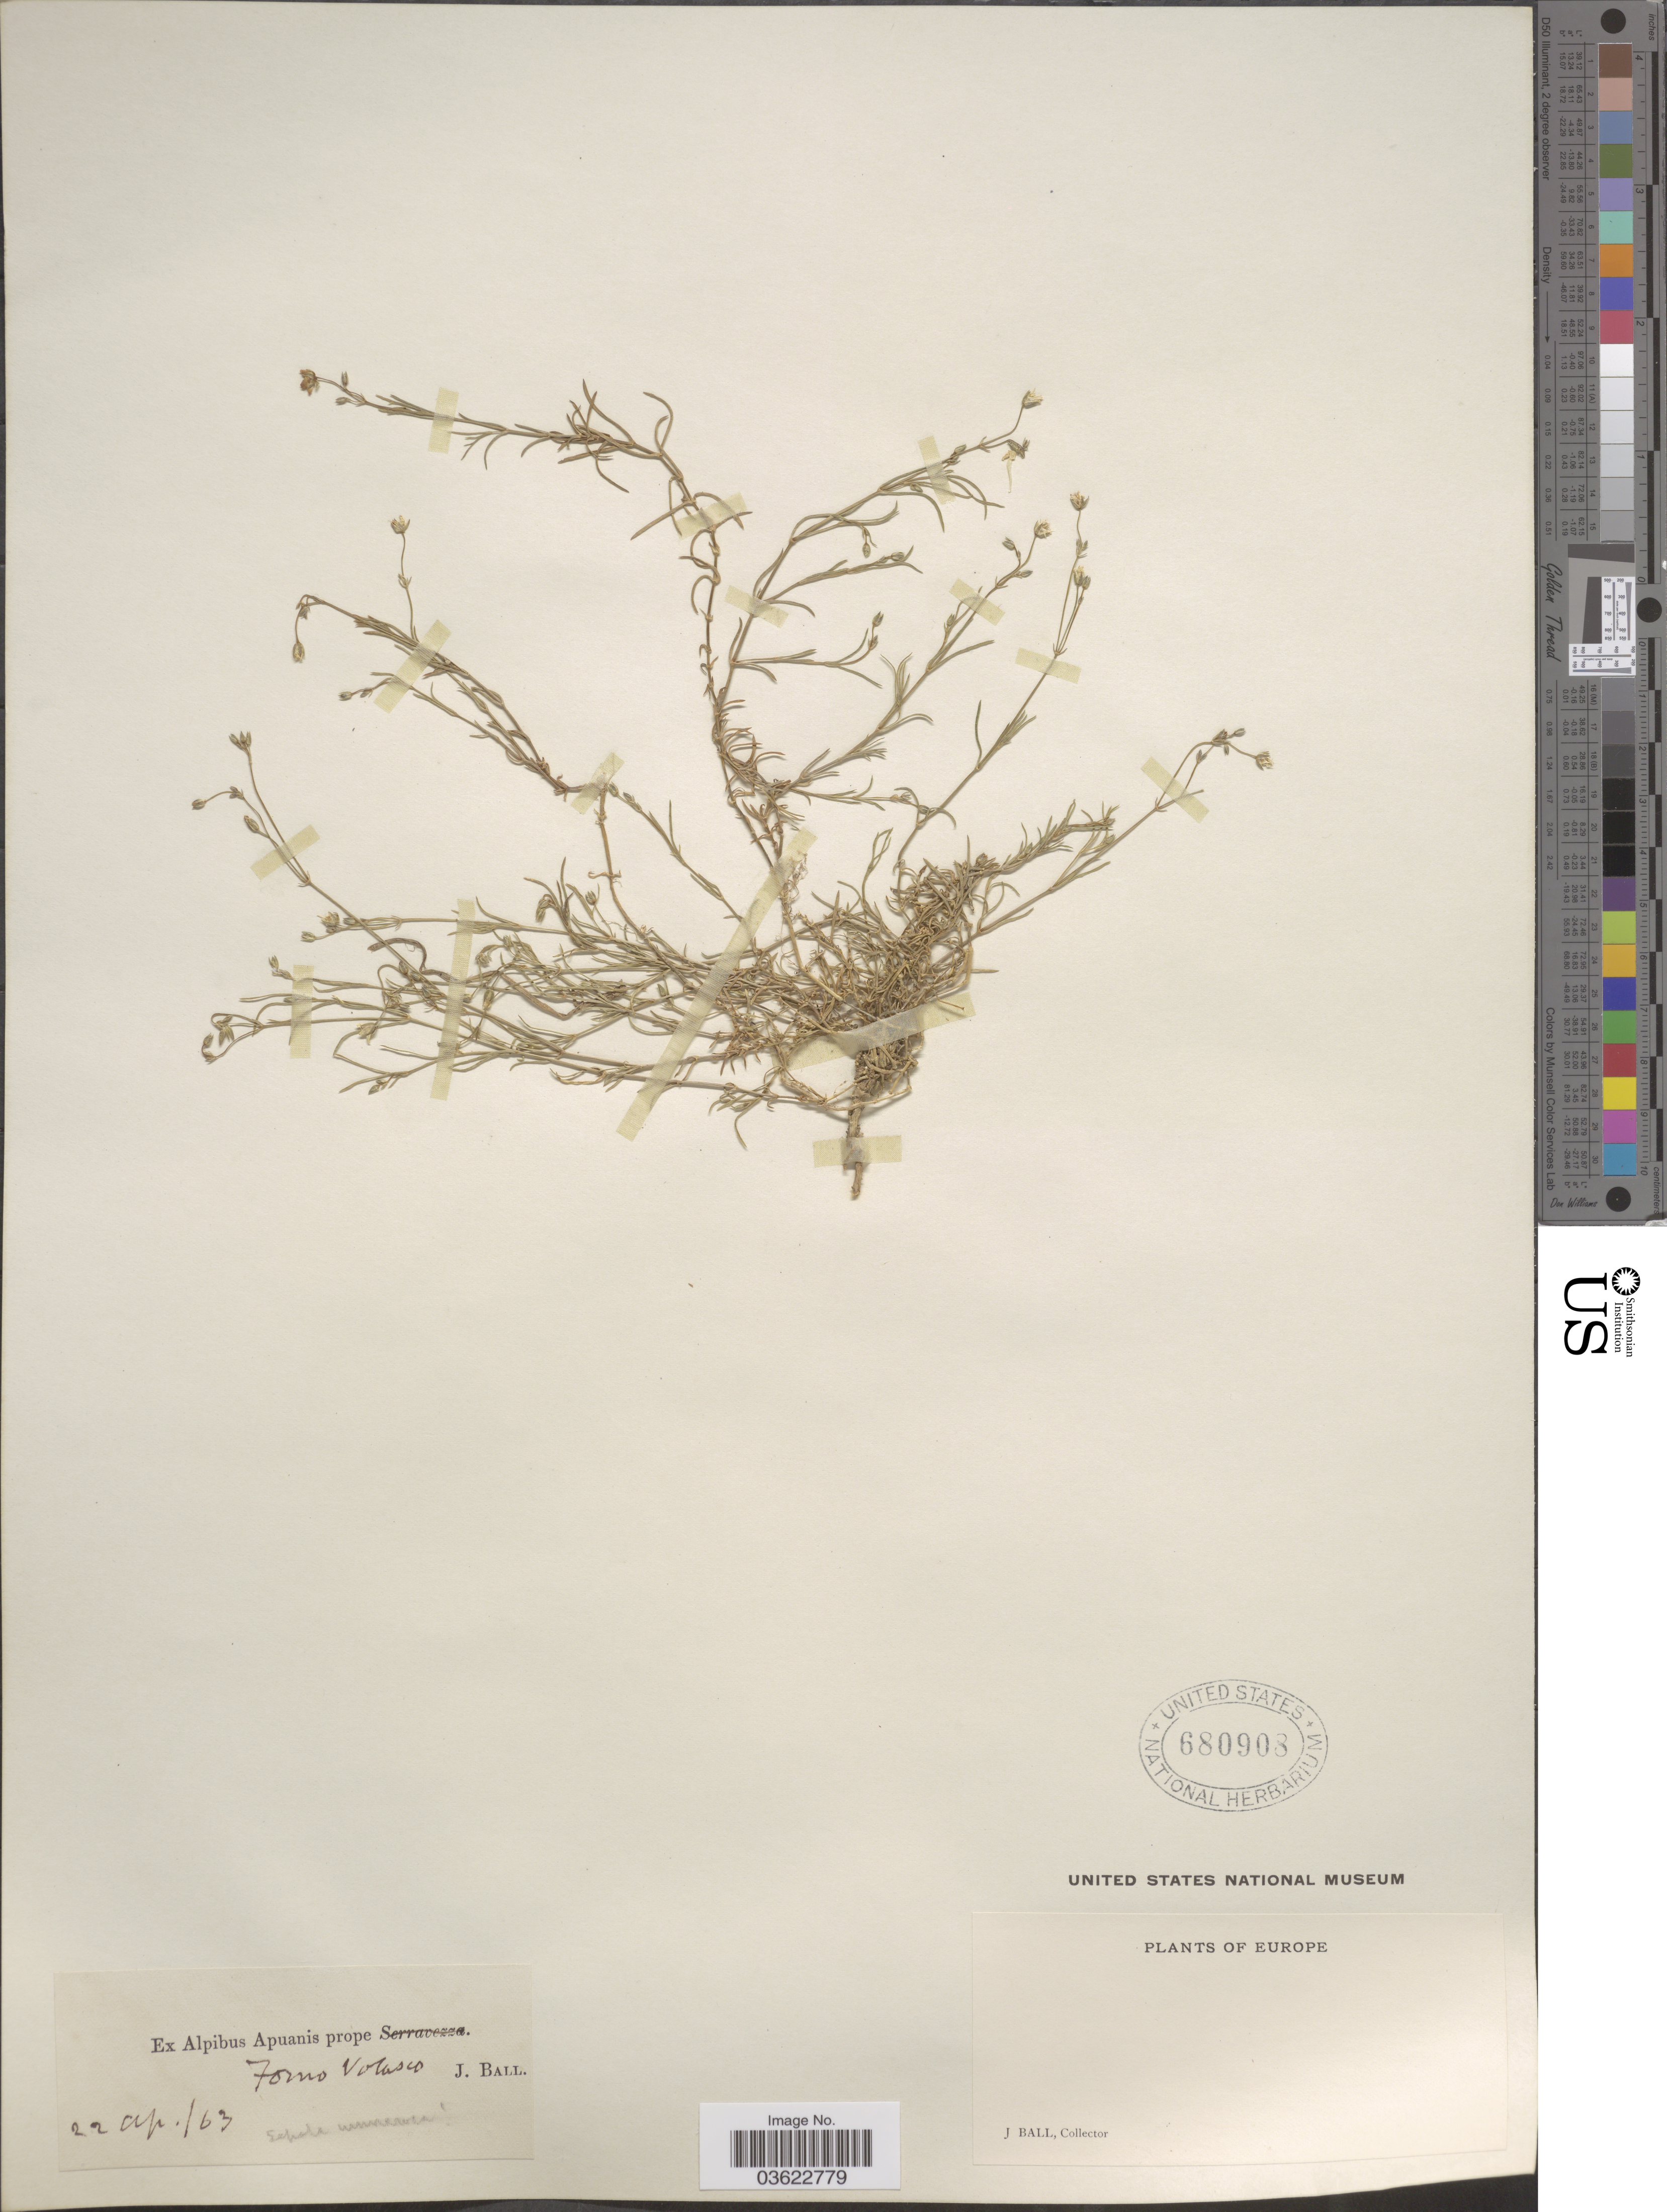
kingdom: Plantae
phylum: Tracheophyta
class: Magnoliopsida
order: Caryophyllales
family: Caryophyllaceae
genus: Arenaria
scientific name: Arenaria sp.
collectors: J. Ball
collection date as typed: Transcribed d/m/y: 22/4/63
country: Italy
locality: Ex Alpibus Apuanis prope Forno Volasco. Europe.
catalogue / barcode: US 680908